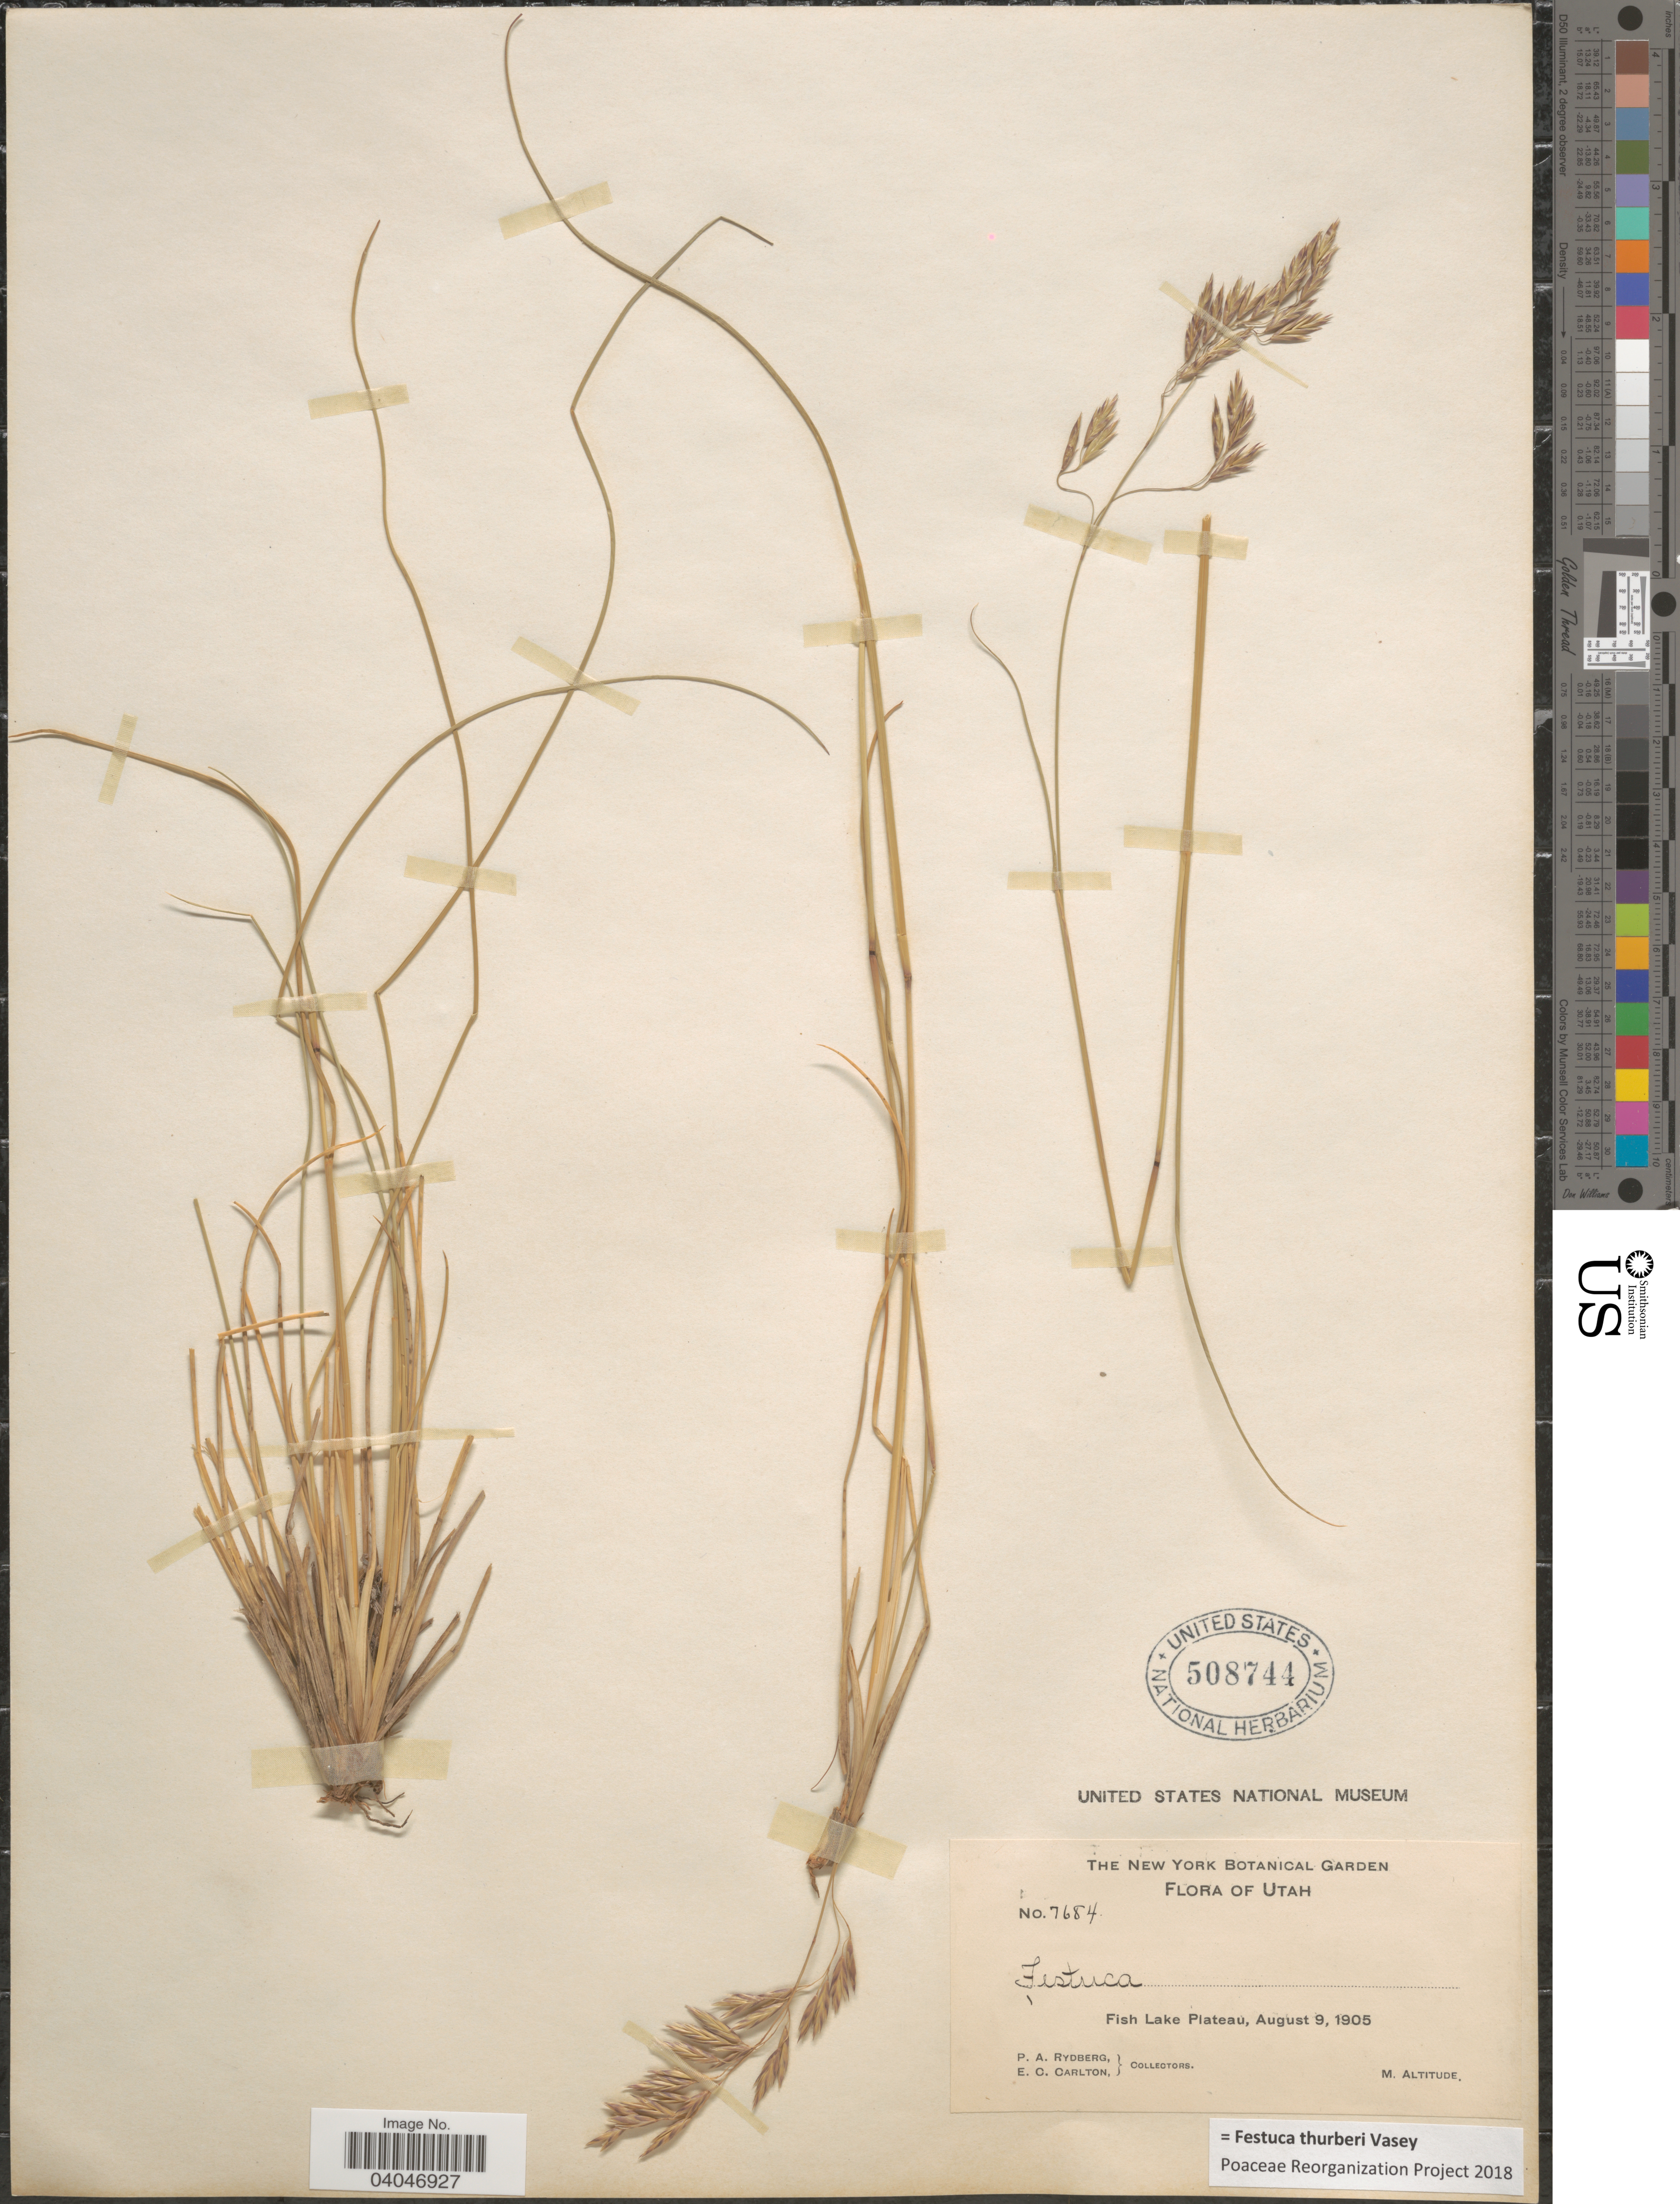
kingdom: Plantae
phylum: Tracheophyta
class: Liliopsida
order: Poales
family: Poaceae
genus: Festuca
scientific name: Festuca thurberi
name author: Vasey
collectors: P. A. Rydberg & E. Carlton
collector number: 7684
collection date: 1905-08-09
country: United States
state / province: Utah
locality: Fish Lake Plateau.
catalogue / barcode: US 508744